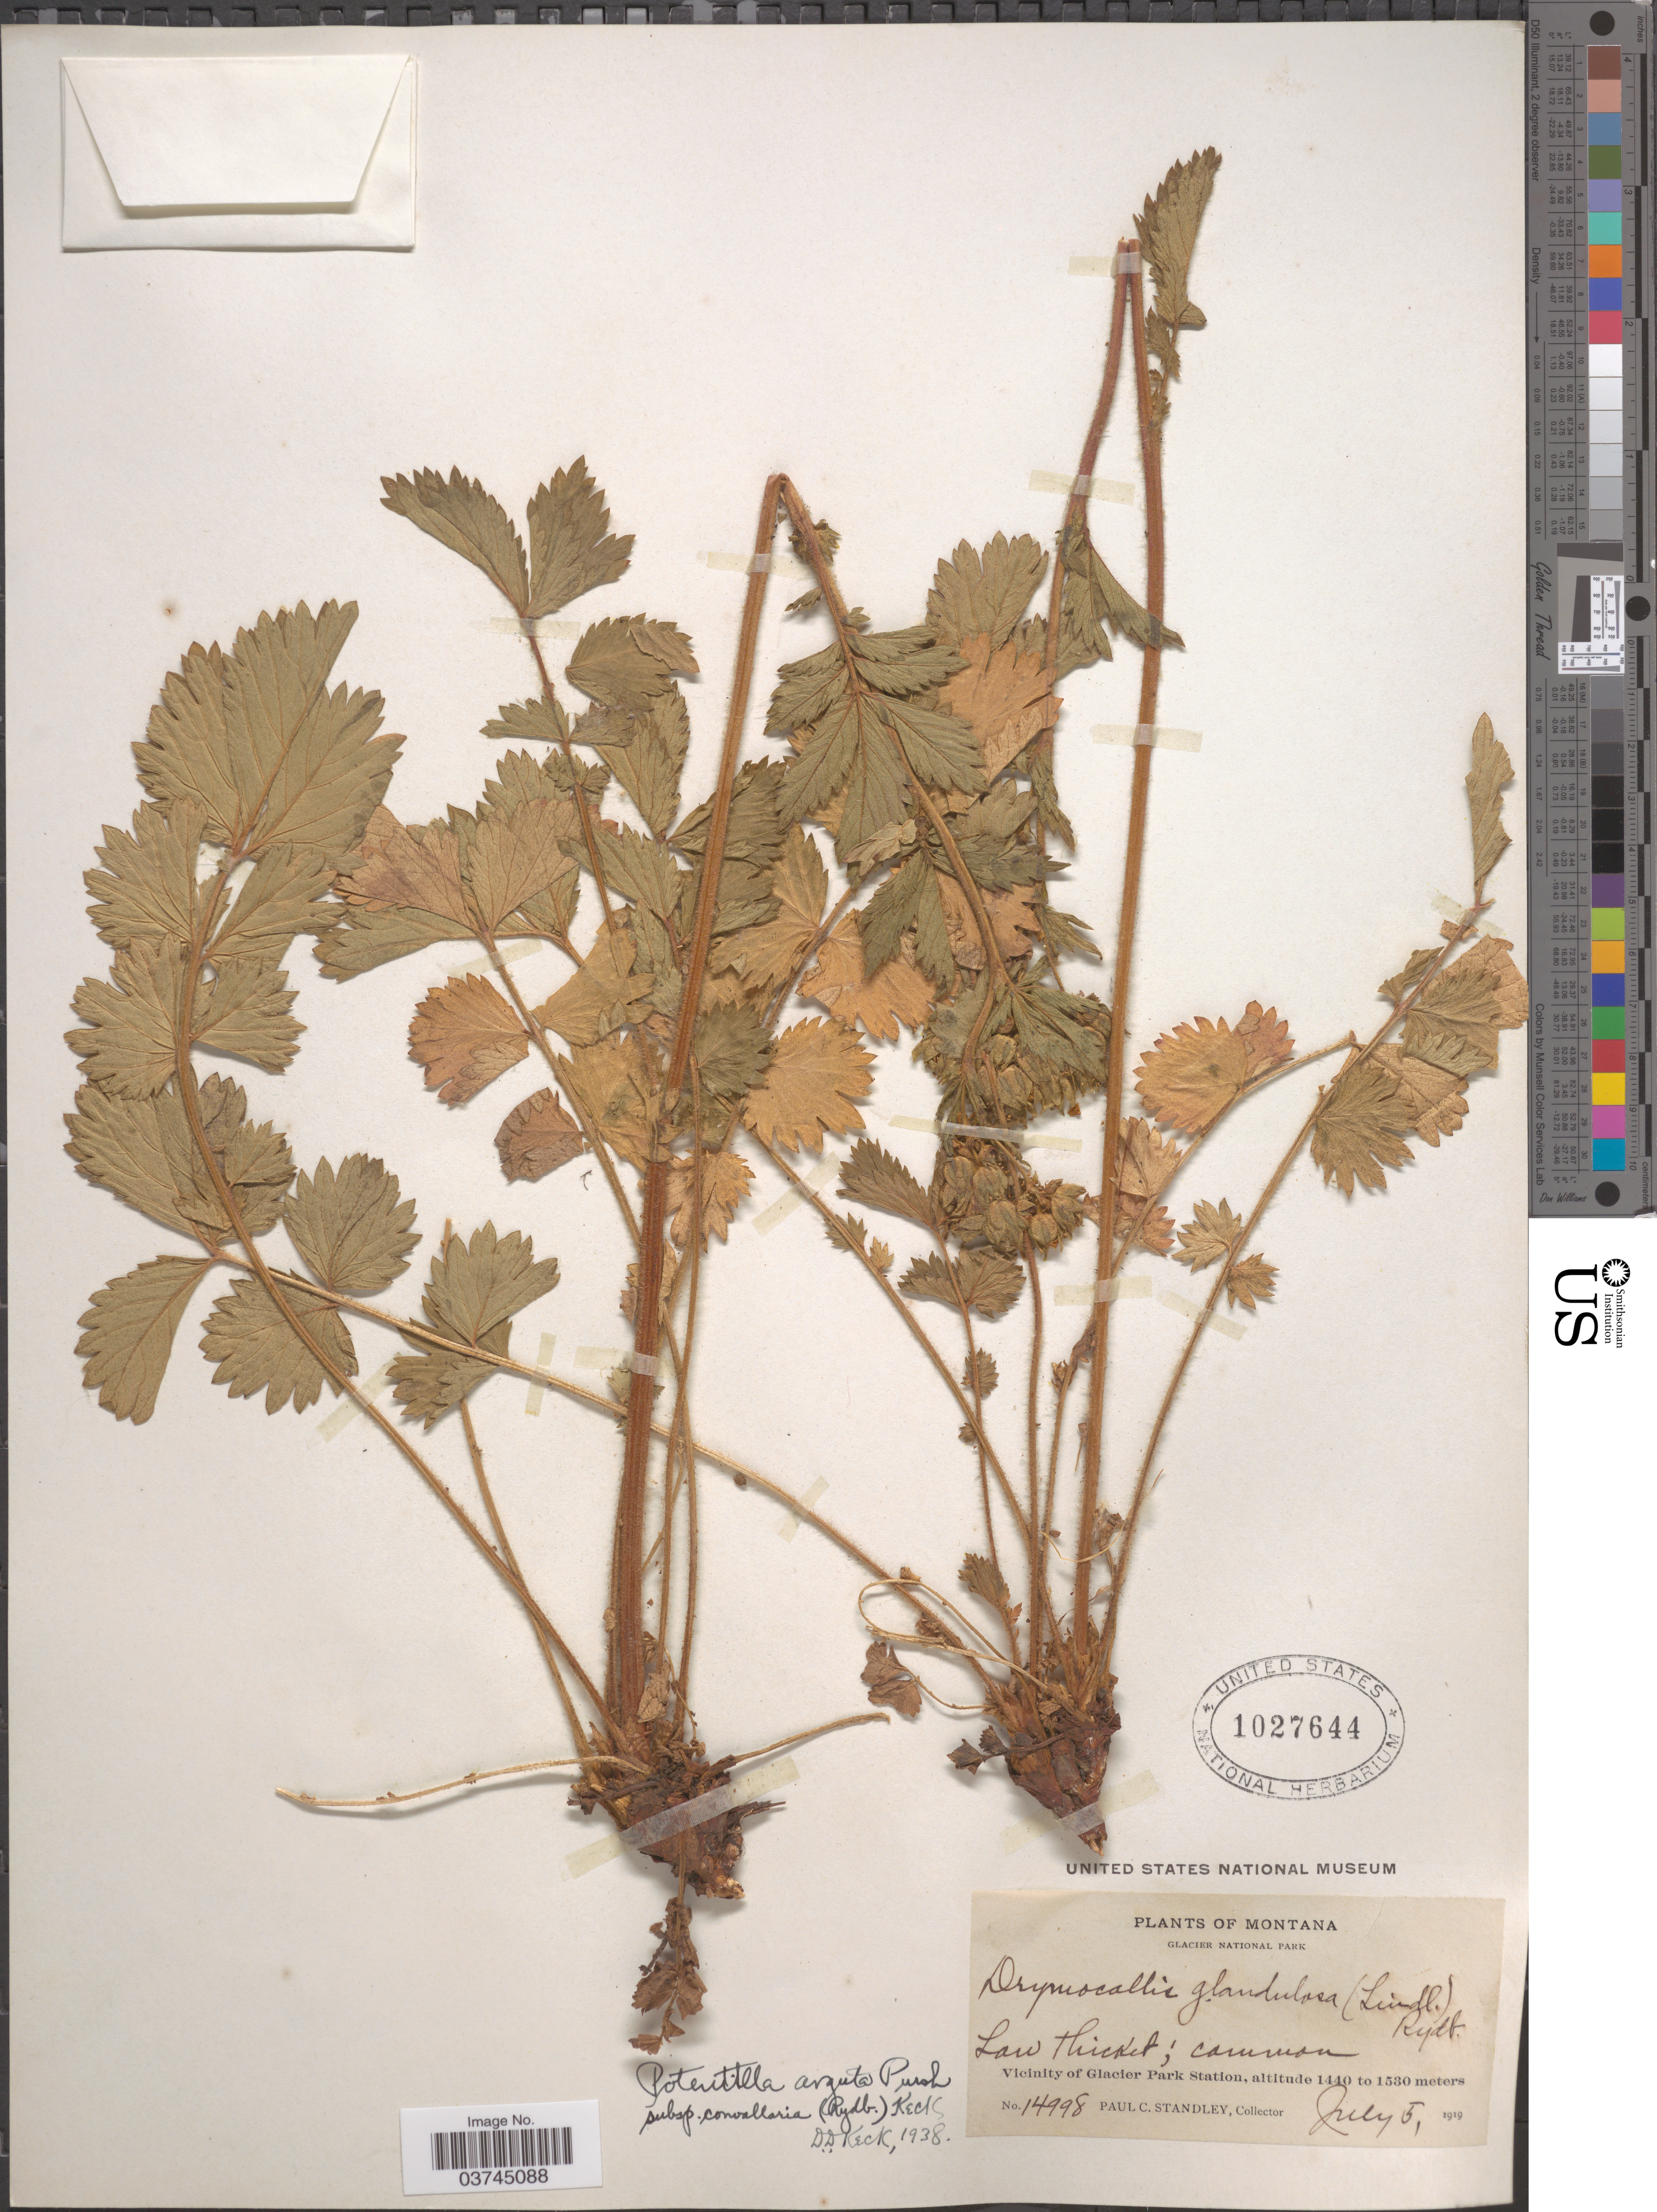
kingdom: Plantae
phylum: Tracheophyta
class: Magnoliopsida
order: Rosales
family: Rosaceae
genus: Drymocallis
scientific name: Drymocallis convallaria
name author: (Rydb.) Rydb.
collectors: P. C. Standley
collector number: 14998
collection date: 1919-07-05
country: United States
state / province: Montana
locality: Glacier National Park. Vicinity of Glacier Park Station.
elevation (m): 1440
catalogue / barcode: US 1027644